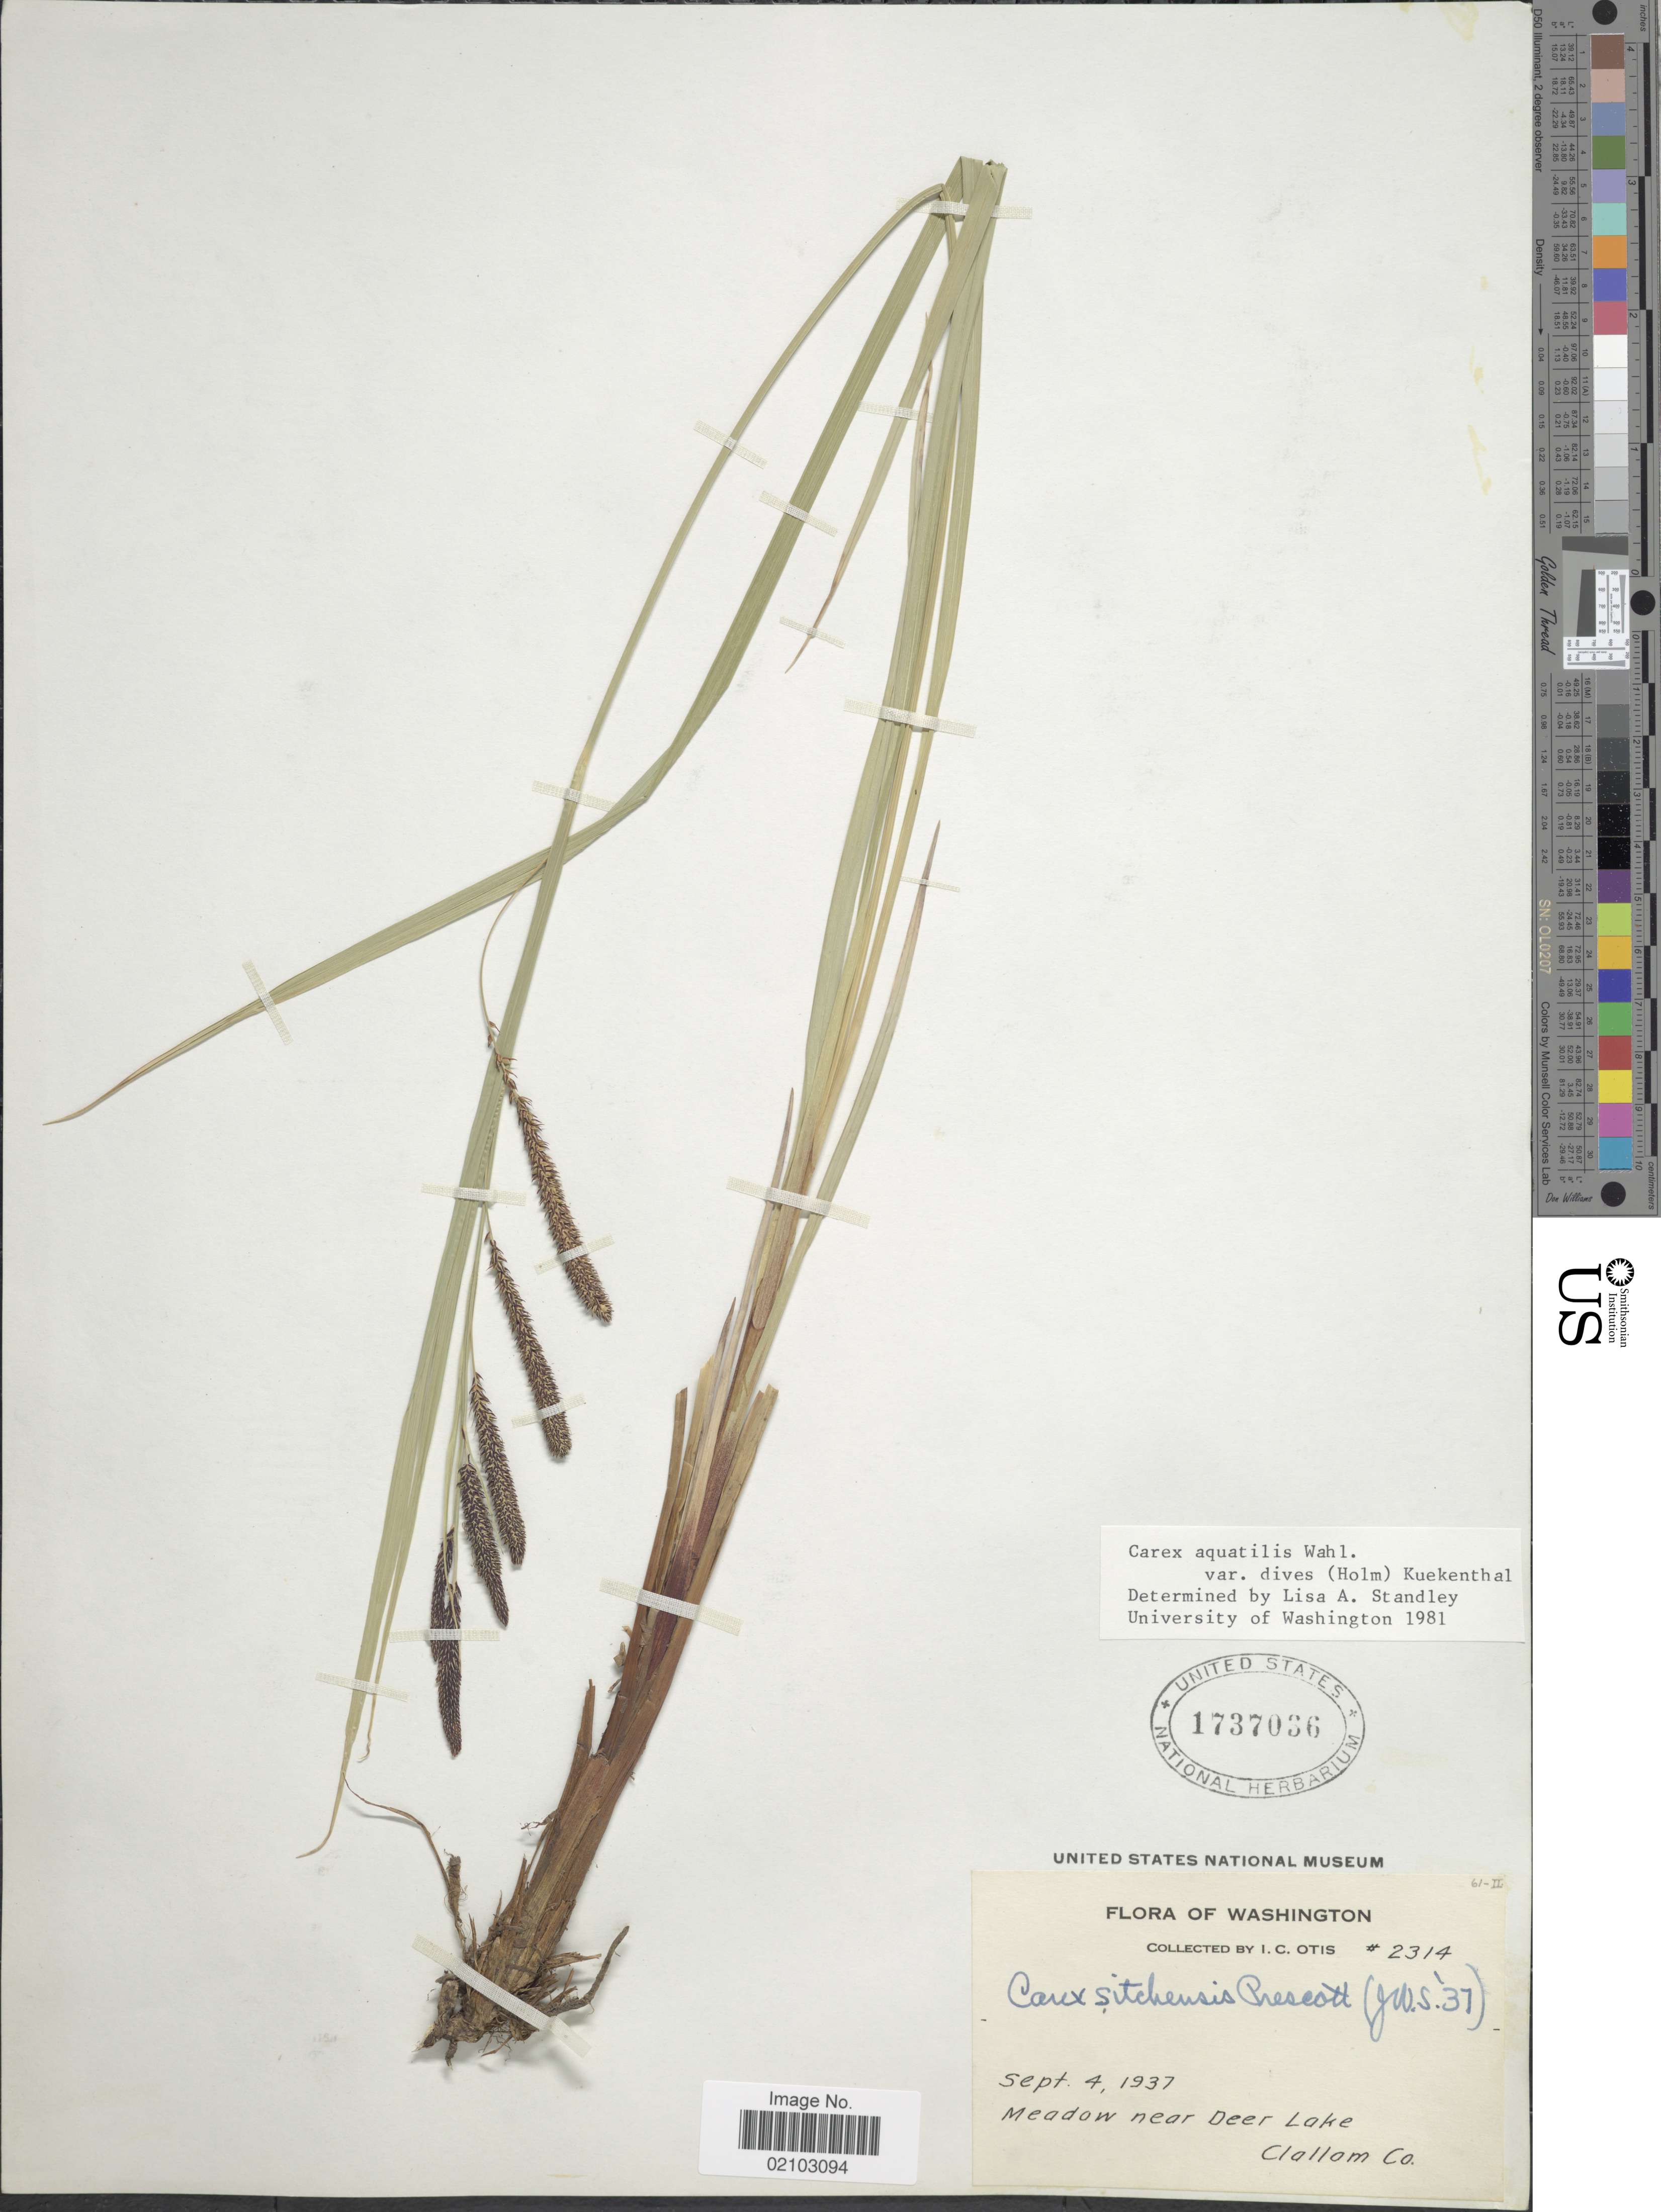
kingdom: Plantae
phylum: Tracheophyta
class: Liliopsida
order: Poales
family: Cyperaceae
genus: Carex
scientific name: Carex aquatilis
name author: Wahlenb.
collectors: I. C. Otis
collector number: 2314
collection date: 1937-09-04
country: United States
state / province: Washington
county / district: Clallam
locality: Meadow near Deer Lake, Clallam Co.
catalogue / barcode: US 1737036